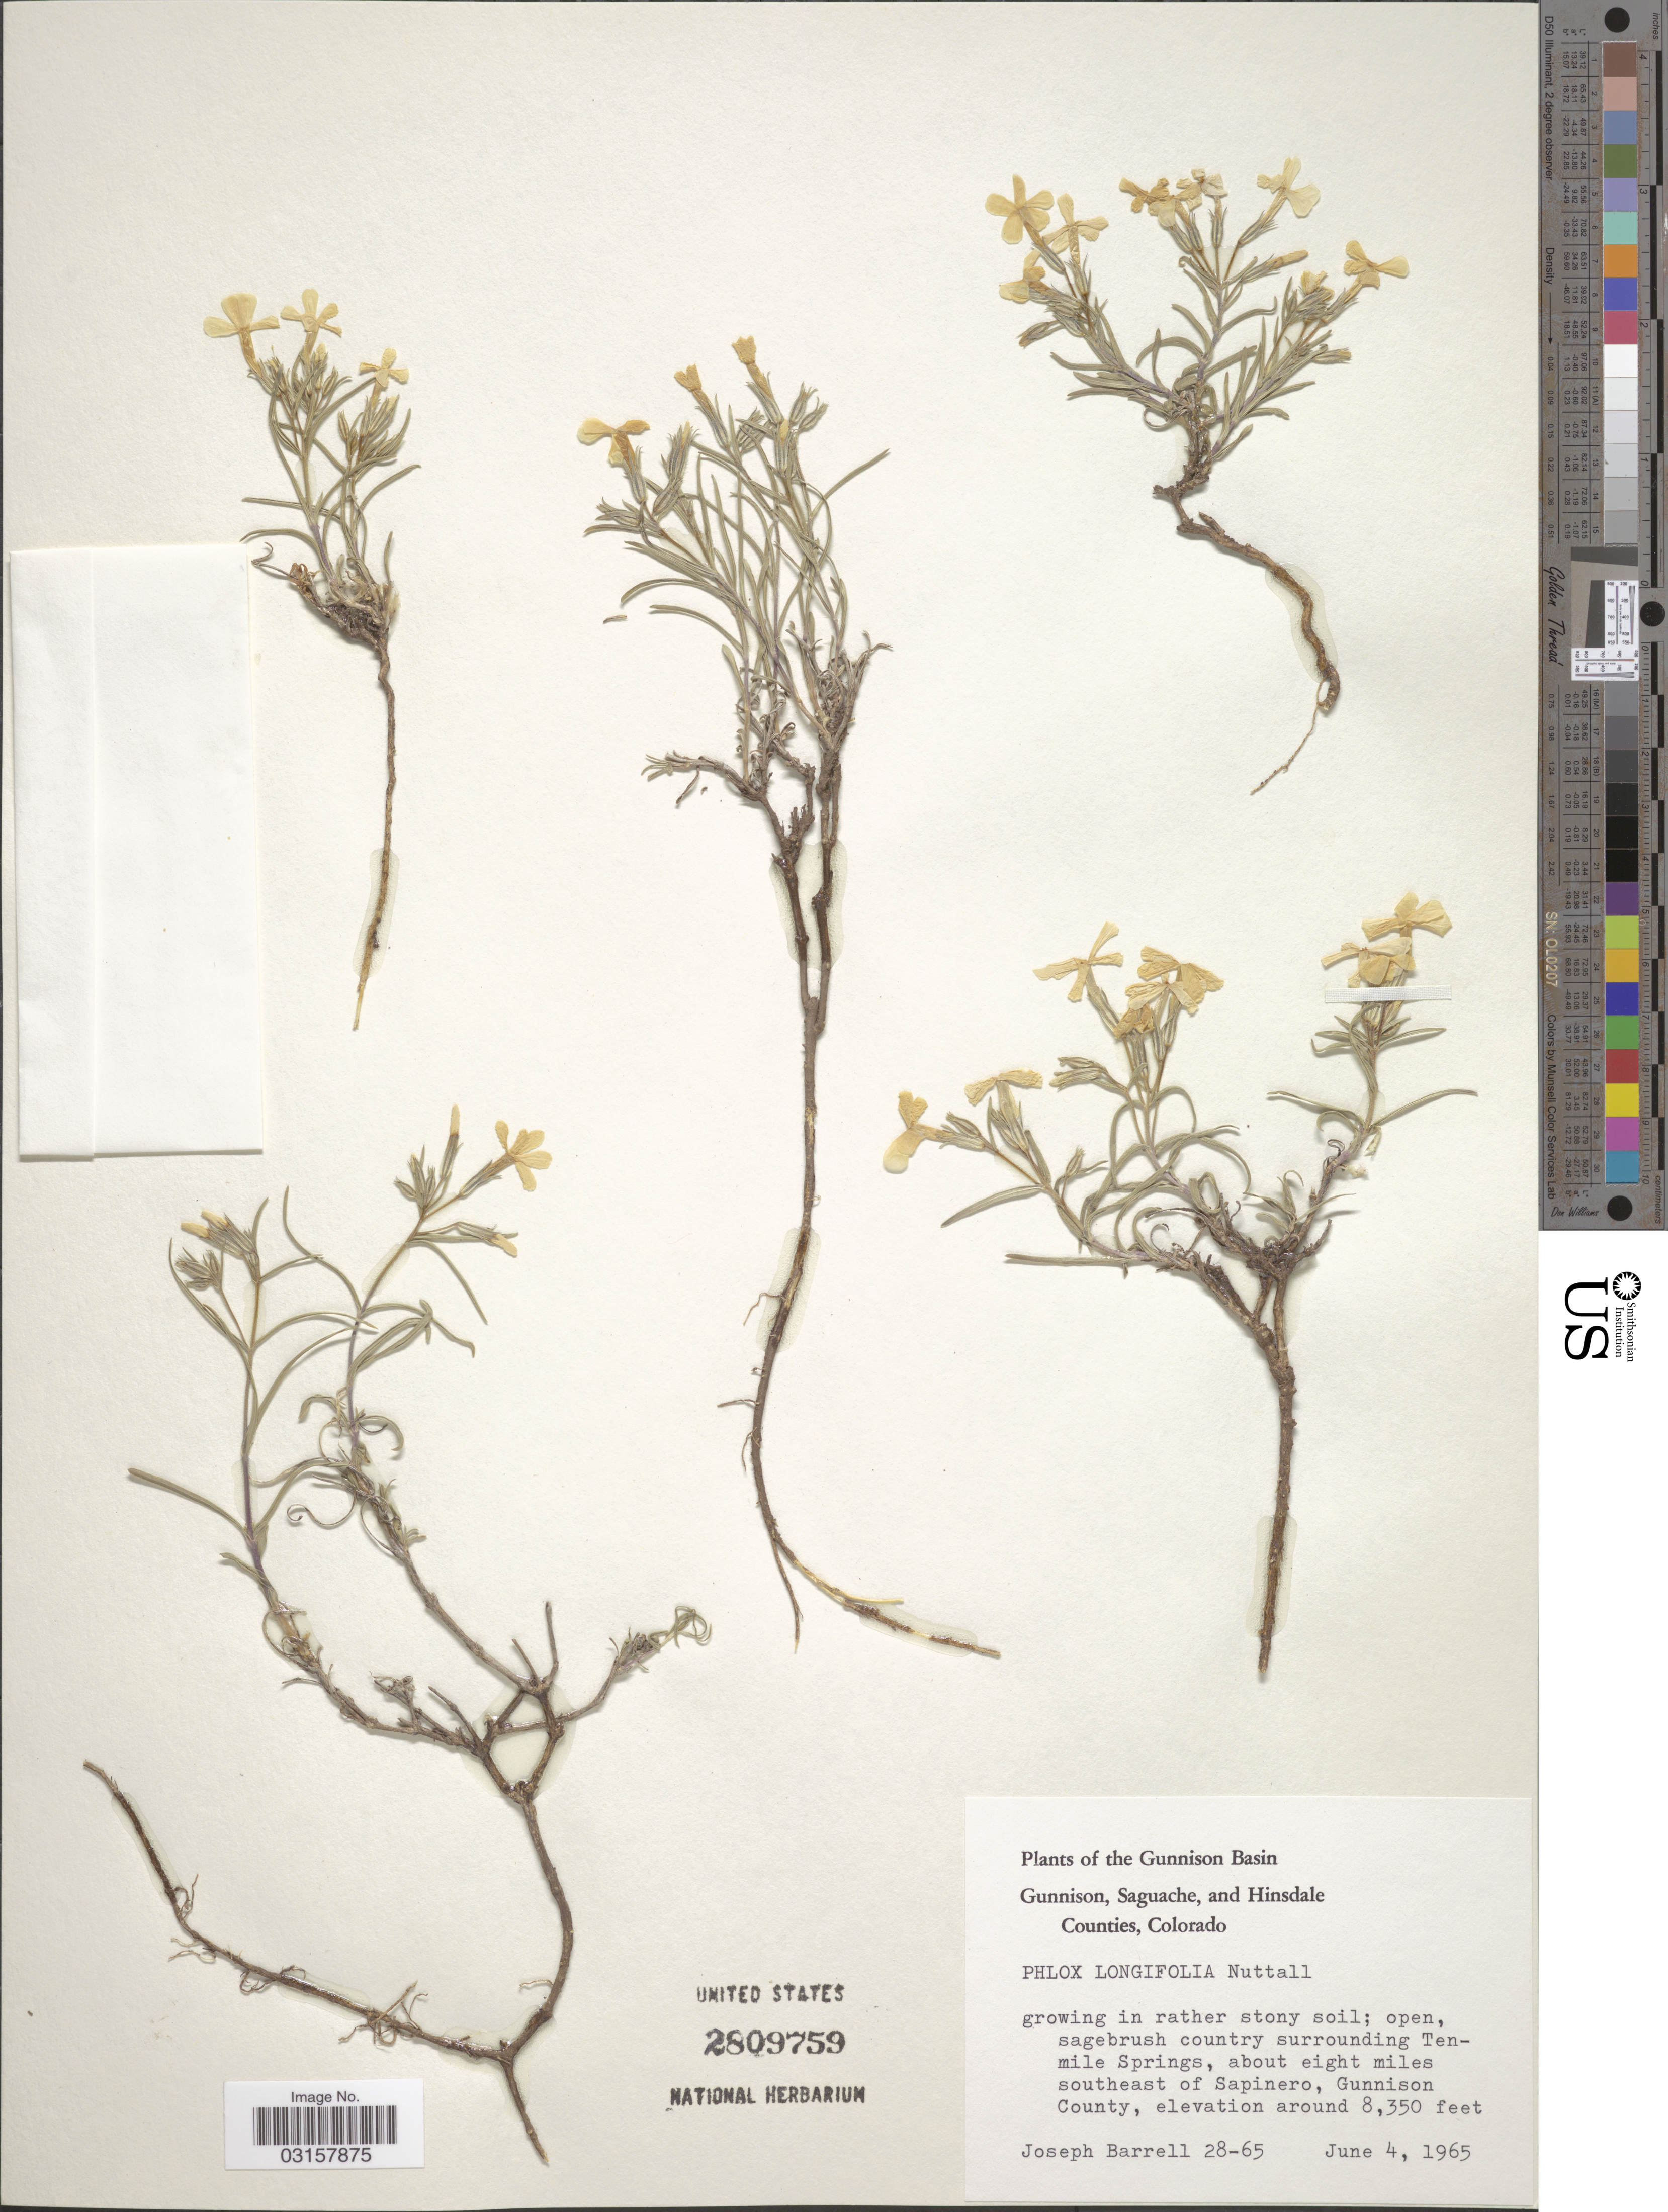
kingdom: Plantae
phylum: Tracheophyta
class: Magnoliopsida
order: Ericales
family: Polemoniaceae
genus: Phlox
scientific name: Phlox longifolia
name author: Nutt.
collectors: J. Barrell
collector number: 28-65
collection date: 1965-06-04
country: United States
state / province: Colorado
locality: The Gunnison Basin. Gunnison, Saguache, and Hinsdale Counties, open, sagebrush country surrounding Ten-mile Springs, about eight miles southeast of Sapinero, Gunnison County.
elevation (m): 2545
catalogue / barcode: US 2809759